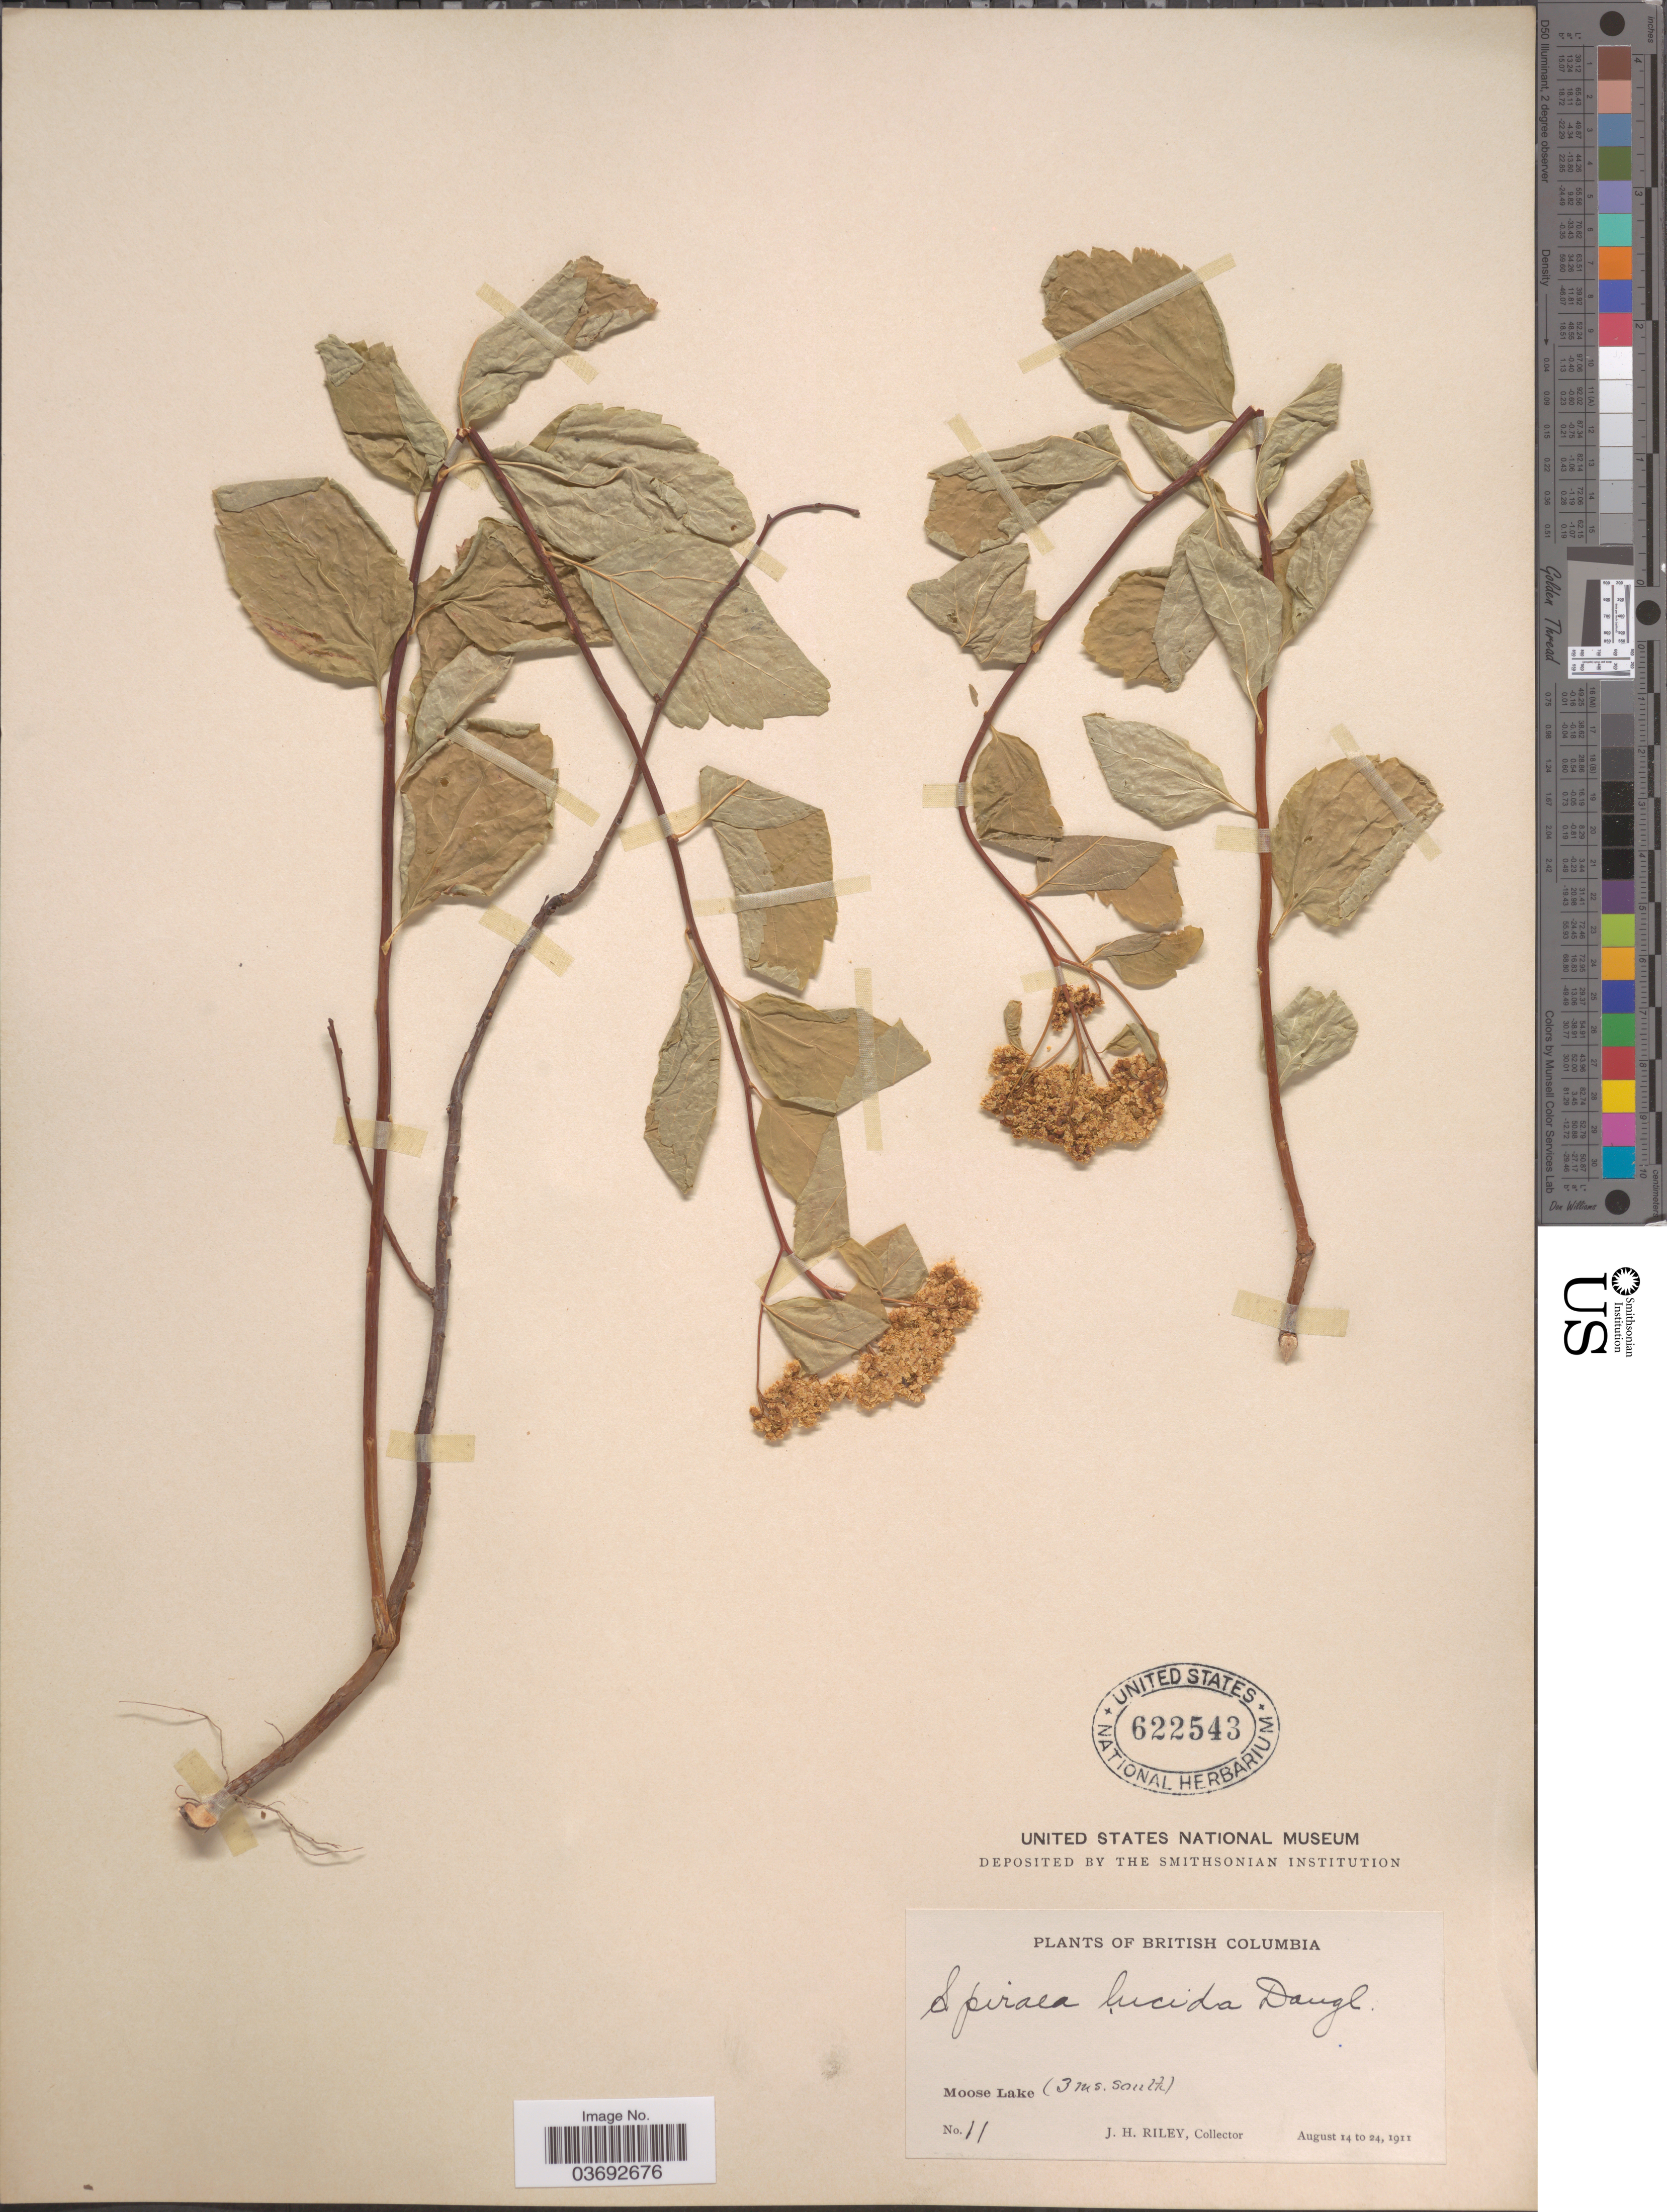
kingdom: Plantae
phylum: Tracheophyta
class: Magnoliopsida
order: Rosales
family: Rosaceae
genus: Spiraea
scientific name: Spiraea lucida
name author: Douglas ex Greene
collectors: J. H. Riley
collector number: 11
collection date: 1911-08-14/1911-08-24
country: Canada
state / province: British Columbia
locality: Moose Lake (3 ms. south).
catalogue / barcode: US 622543